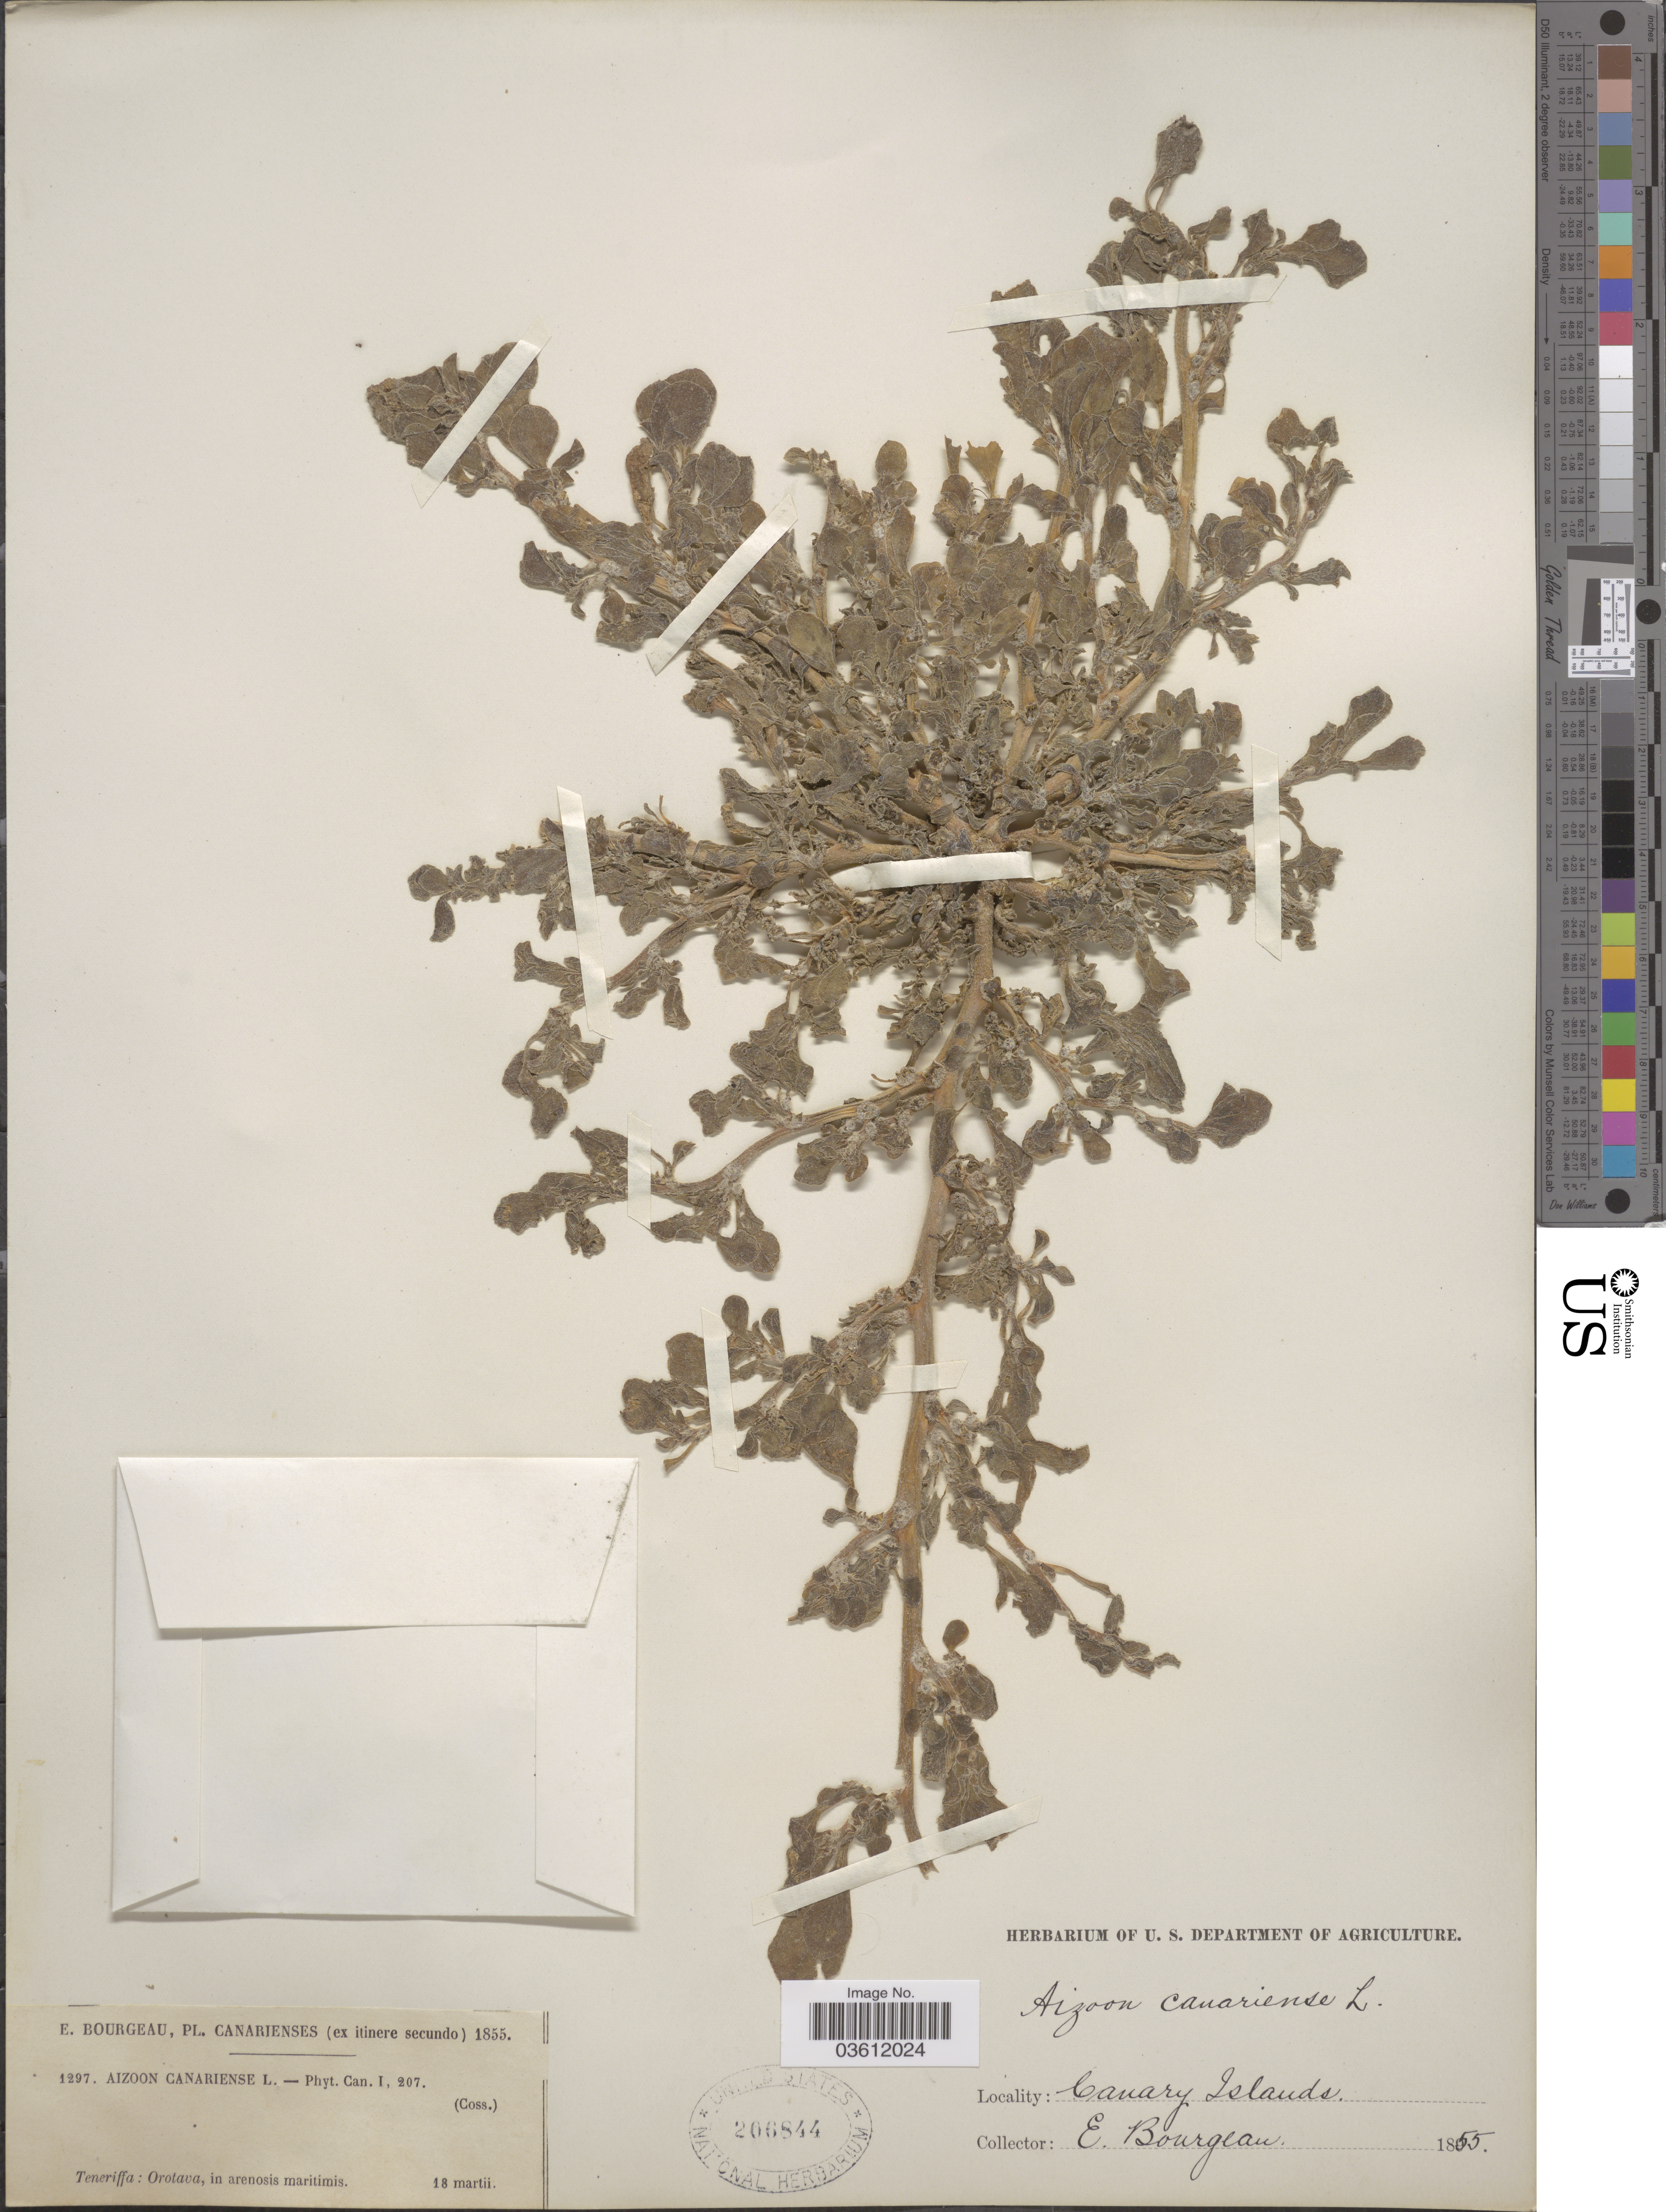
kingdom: Plantae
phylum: Tracheophyta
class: Magnoliopsida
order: Caryophyllales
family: Aizoaceae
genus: Aizoon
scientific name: Aizoon canariense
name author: L.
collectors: E. Bourgeau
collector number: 1297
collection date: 1855-03-18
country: Spain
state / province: Canarias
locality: Canarienses. Teneriffa: Orotava, in arenosis maritimis. Canary Islands.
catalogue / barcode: US 206844